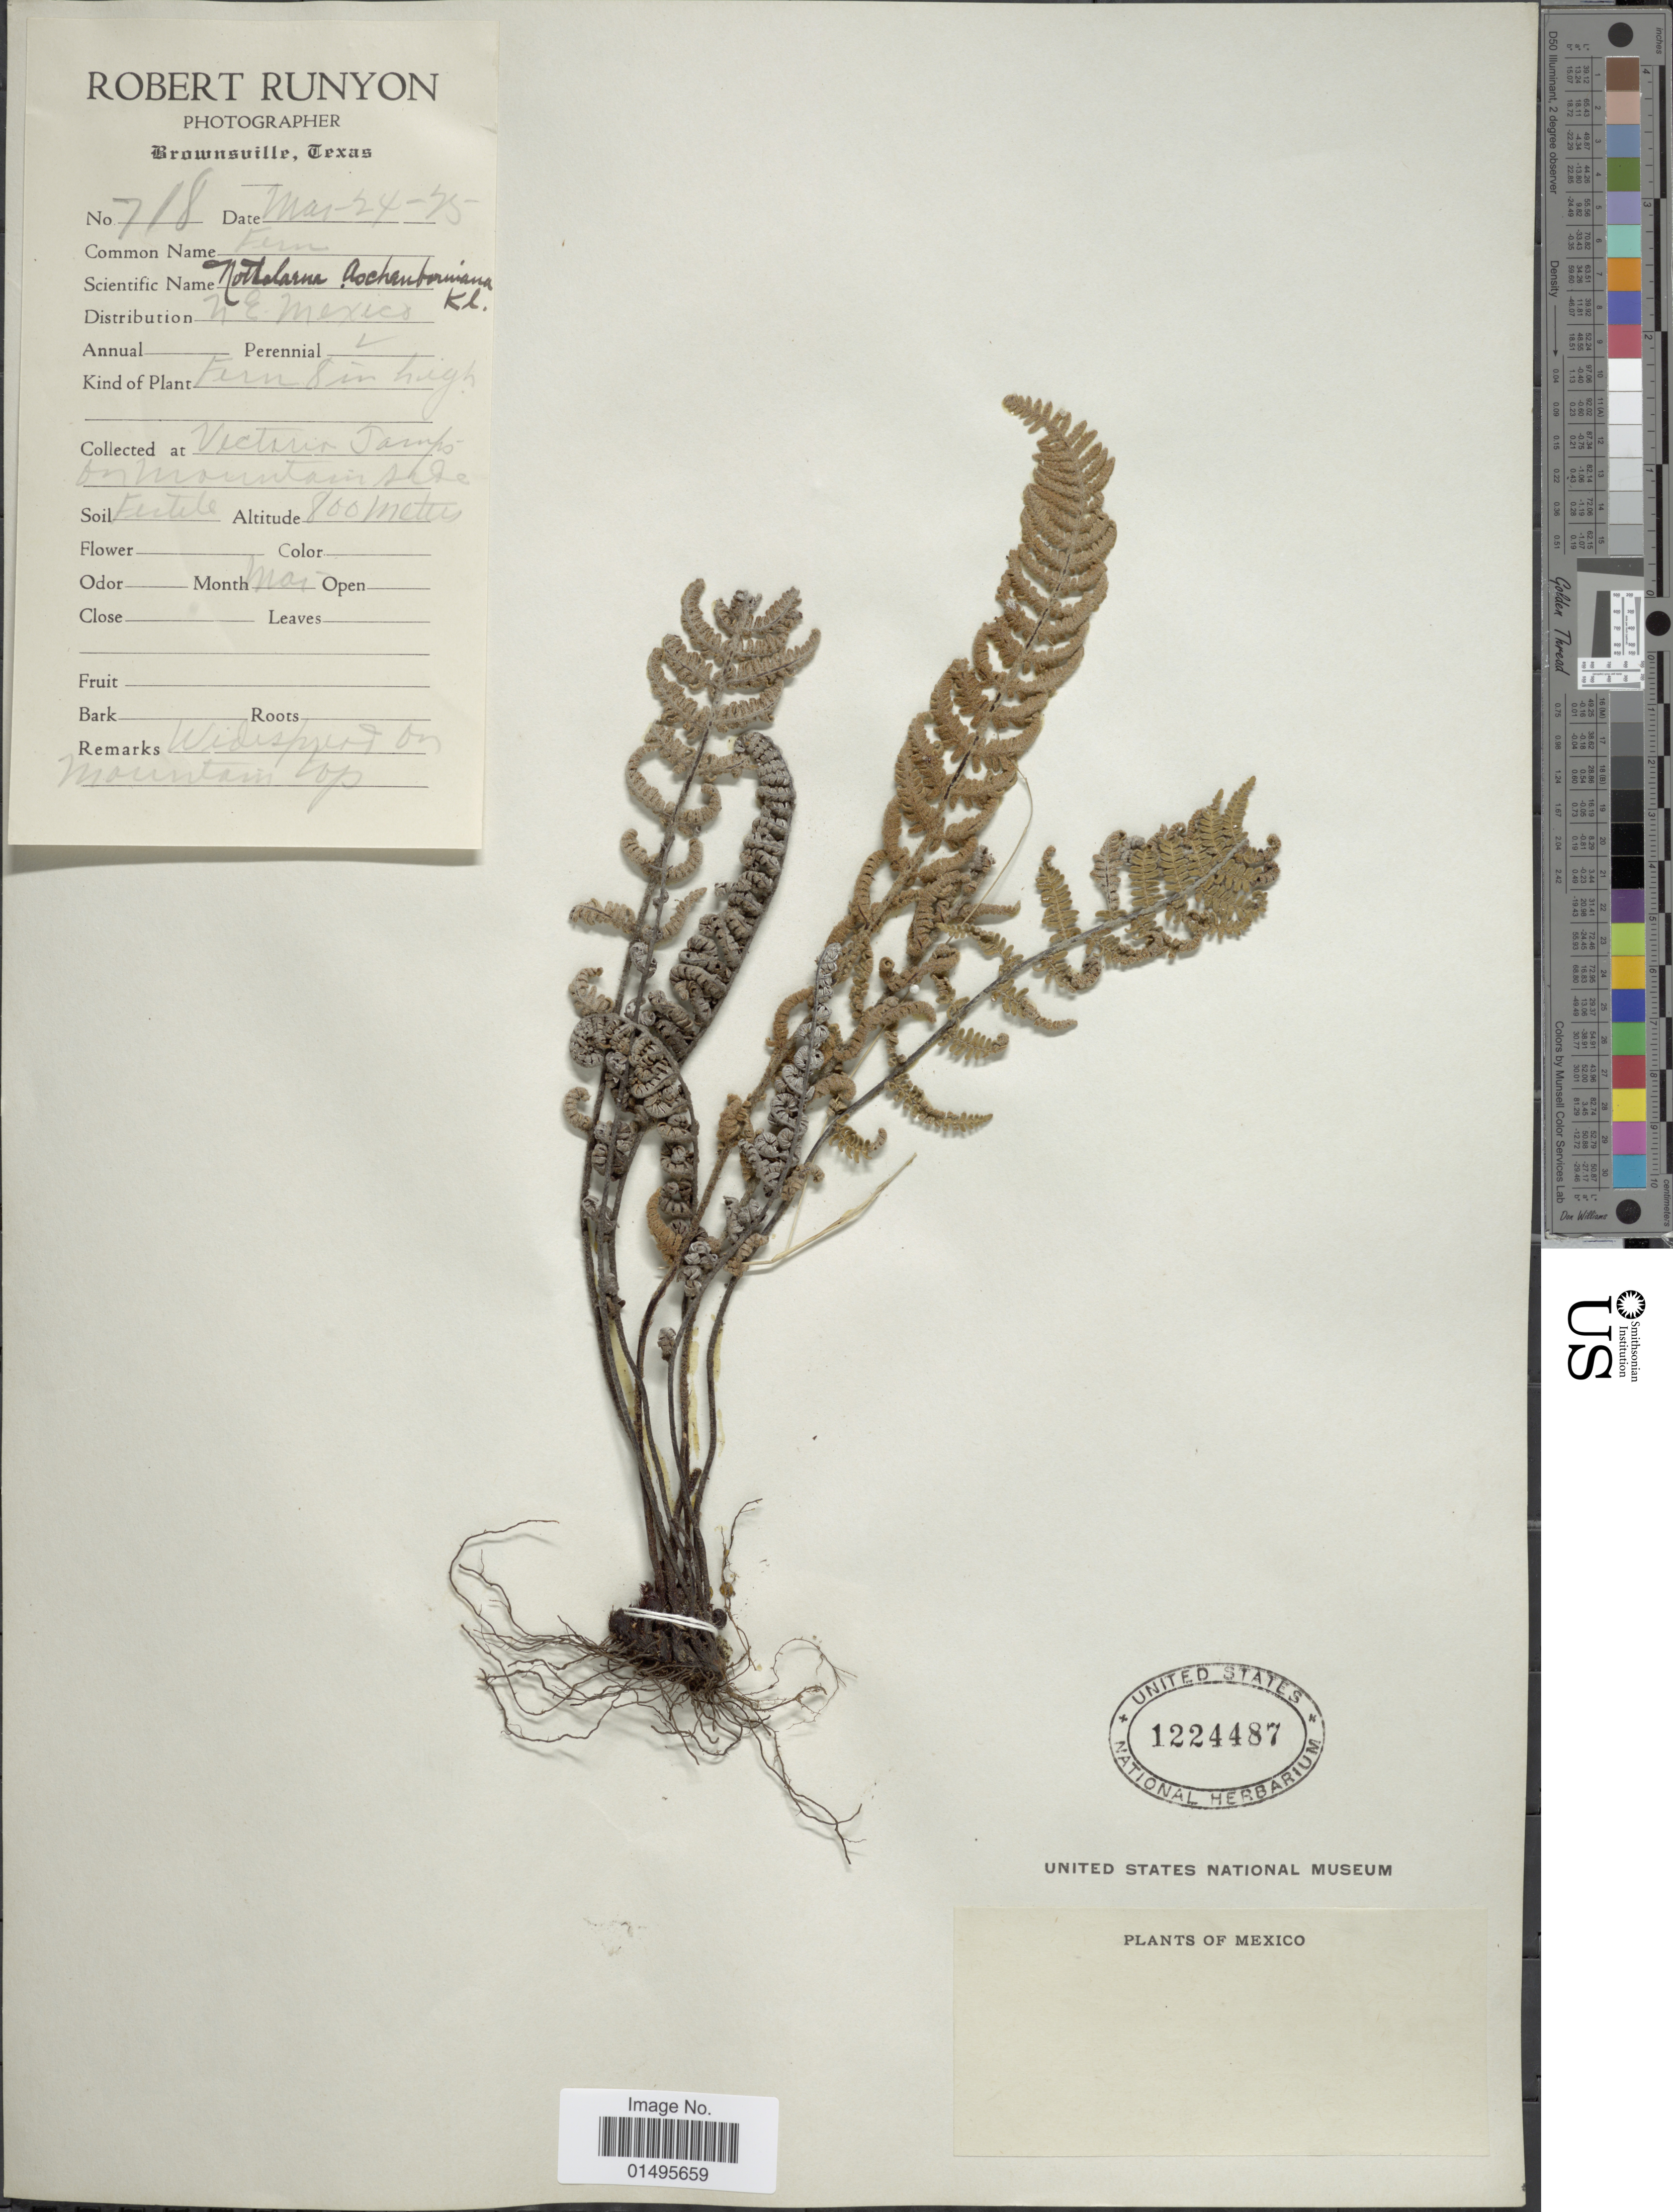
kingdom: Plantae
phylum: Tracheophyta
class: Polypodiopsida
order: Polypodiales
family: Pteridaceae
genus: Notholaena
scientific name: Notholaena aschenborniana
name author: Klotzsch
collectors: R. Runyon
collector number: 718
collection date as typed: Transcribed d/m/y: 24/5/25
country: Mexico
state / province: Tamaulipas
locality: Victoria Tamps, on mountain side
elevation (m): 800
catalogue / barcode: US 1224487